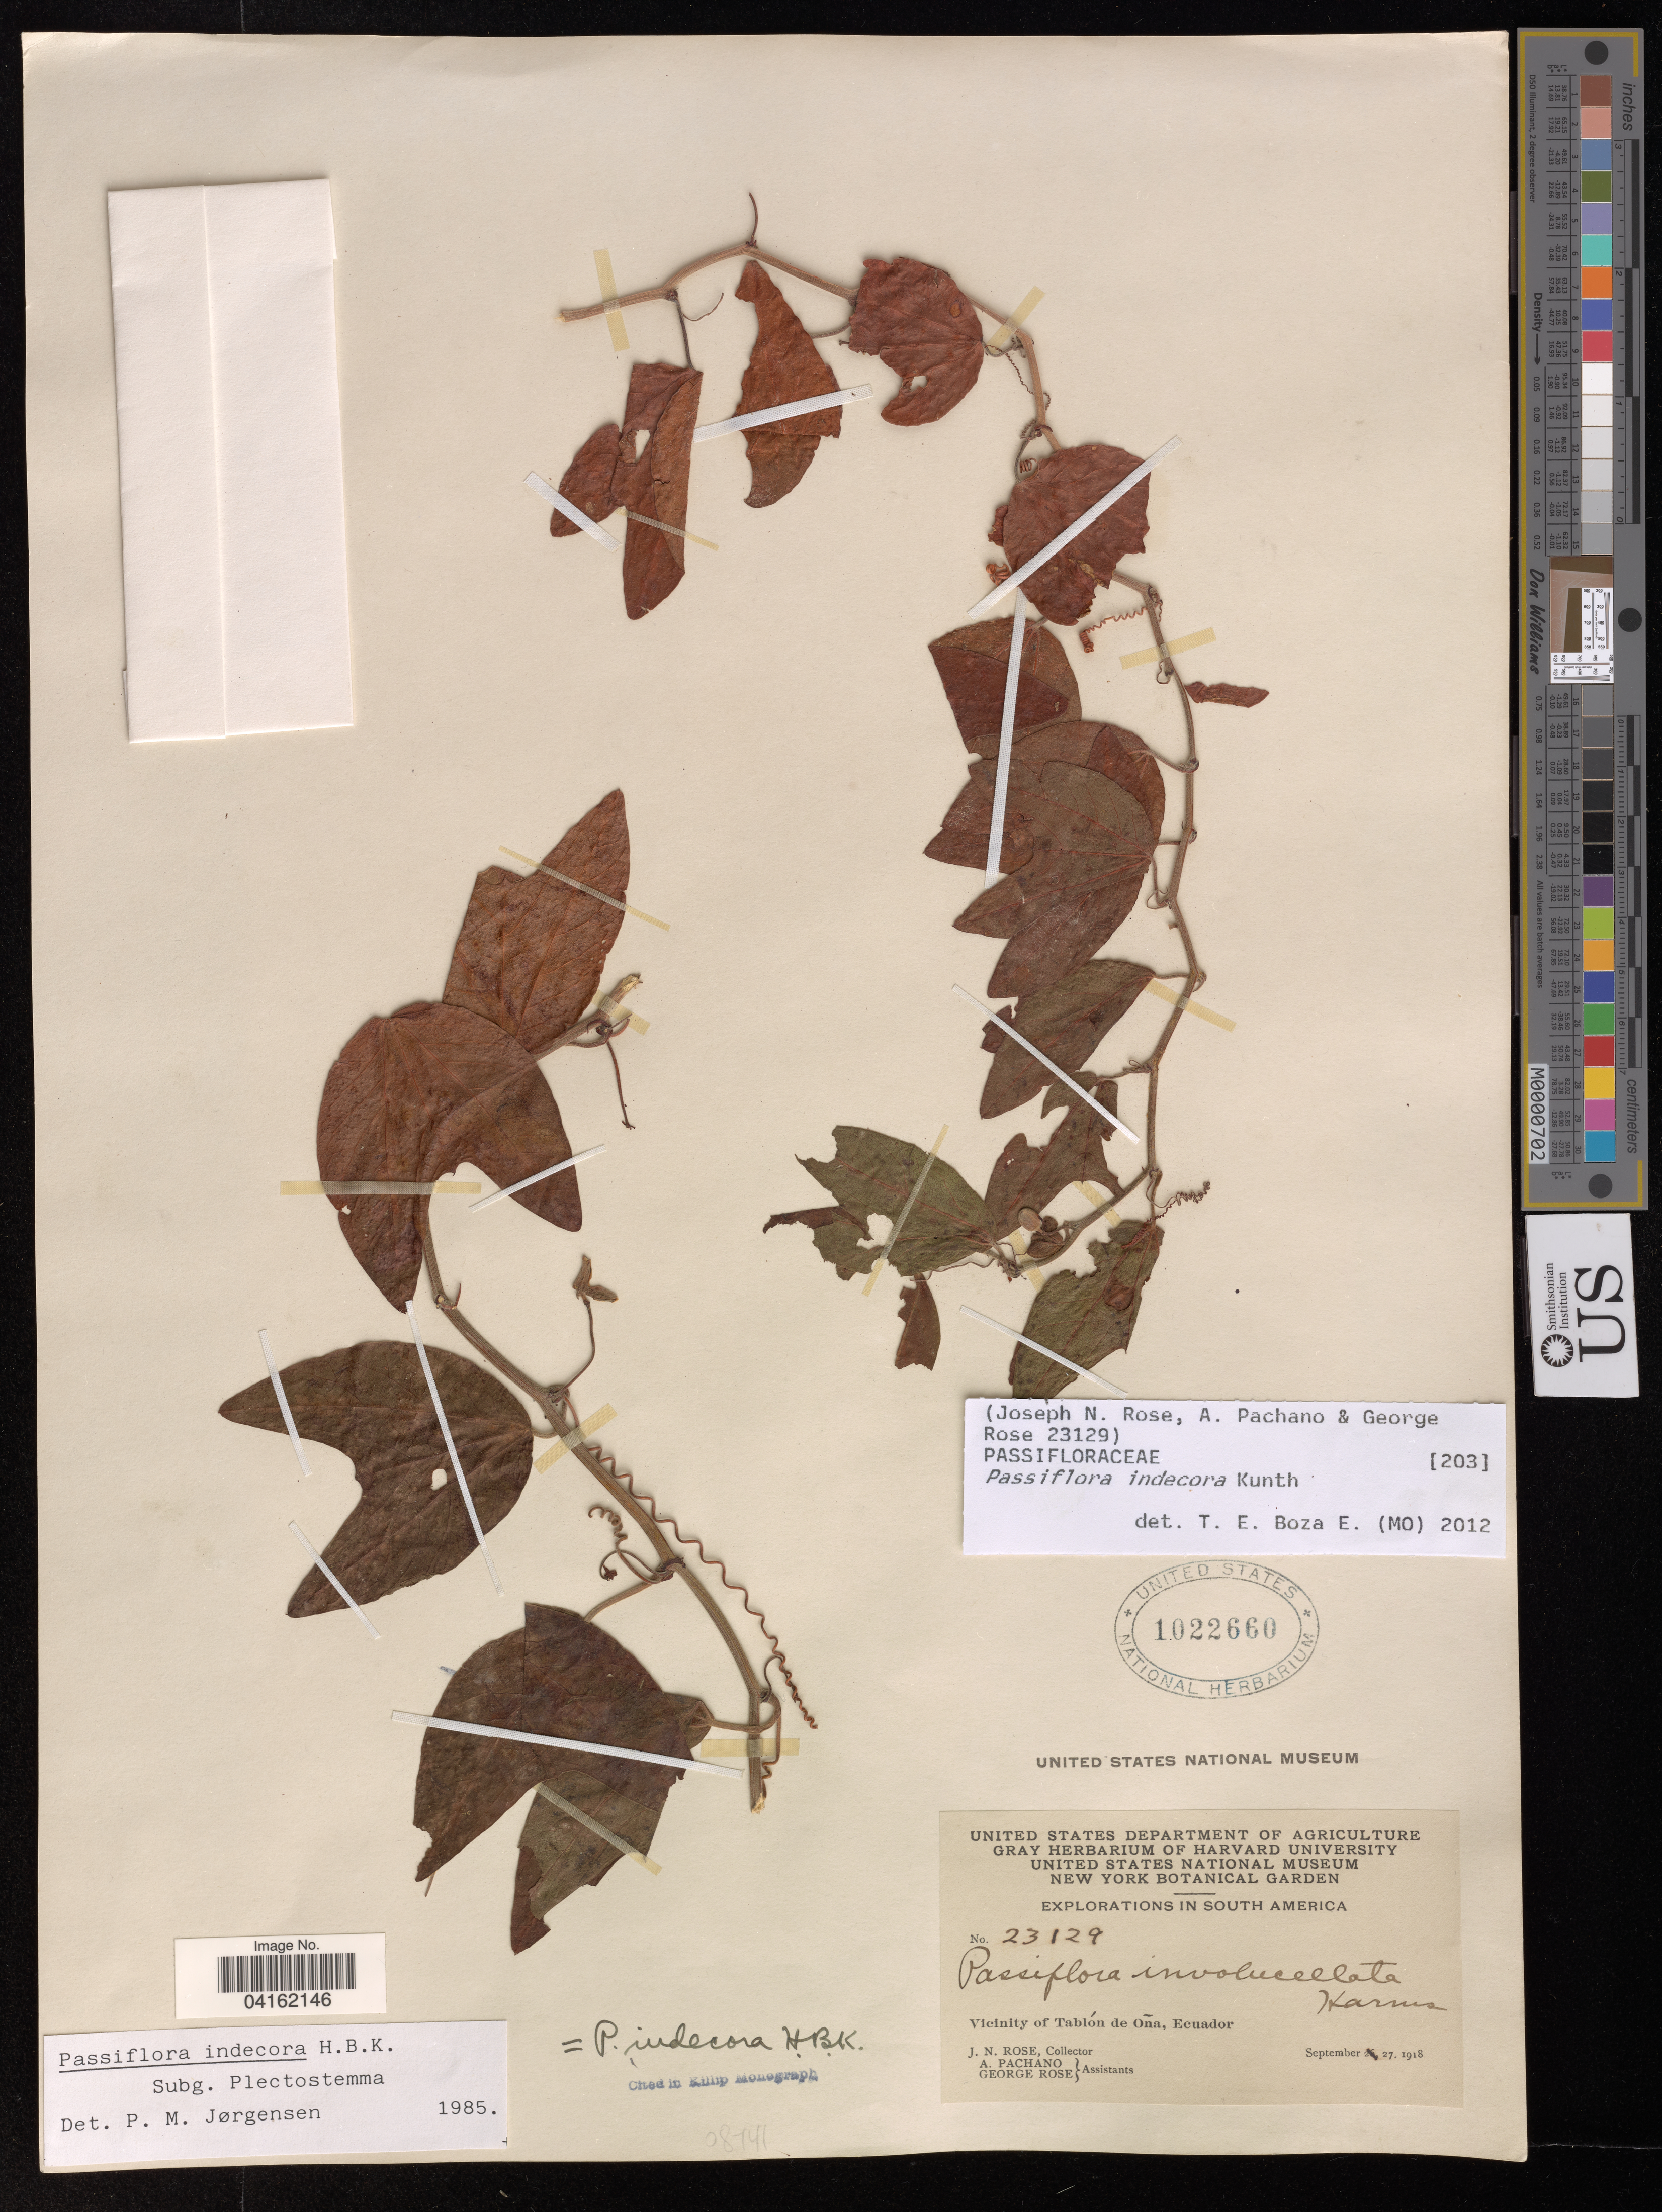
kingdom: Plantae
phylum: Tracheophyta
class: Magnoliopsida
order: Malpighiales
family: Passifloraceae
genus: Passiflora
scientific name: Passiflora involucellata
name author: Harms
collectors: J. N. Rose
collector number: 23129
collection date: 1918-09-27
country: Ecuador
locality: Vicinity of Tablón de Oña.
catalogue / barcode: US 1022660